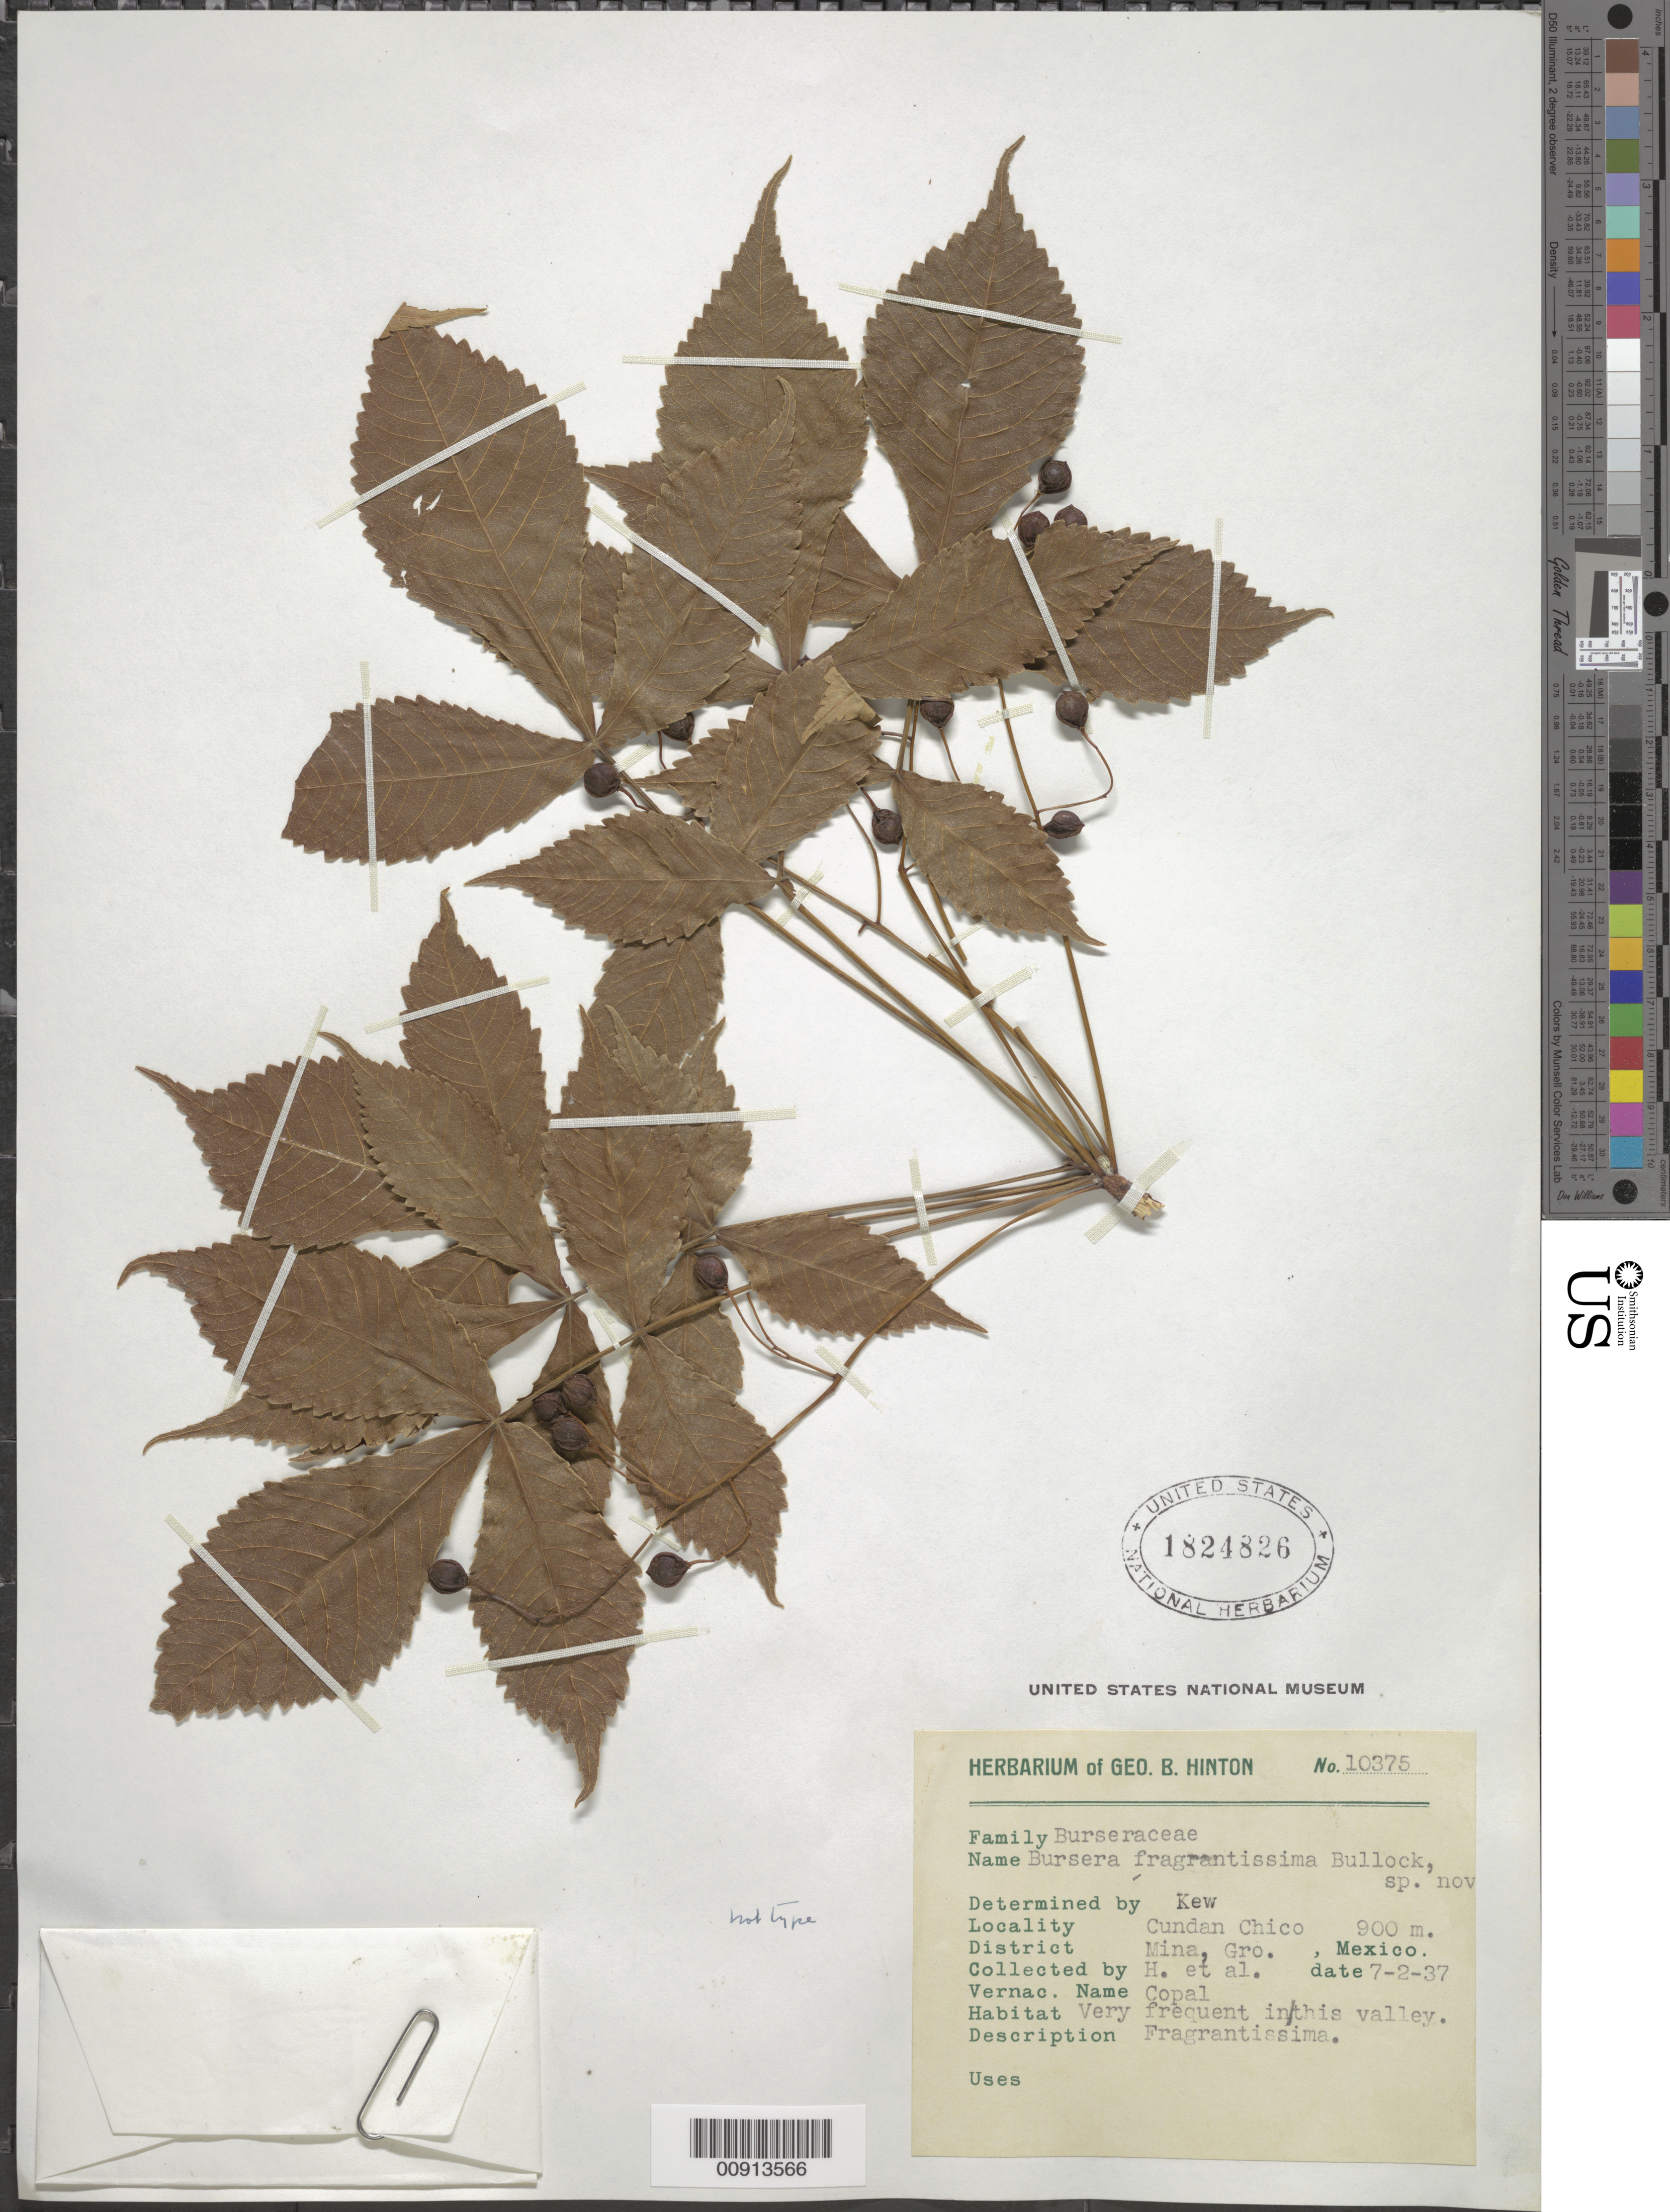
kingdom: Plantae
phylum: Tracheophyta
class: Magnoliopsida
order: Sapindales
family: Burseraceae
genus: Bursera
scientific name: Bursera fragrantissima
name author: Bullock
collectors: G. B. Hinton & et al.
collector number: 10375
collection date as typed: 02 Jul 1937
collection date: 1937-07-02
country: Mexico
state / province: Guerrero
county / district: Mina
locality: Cundan Chico, District Mina, Guerrero.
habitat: Very frequent in this valley.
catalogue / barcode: US 1824826